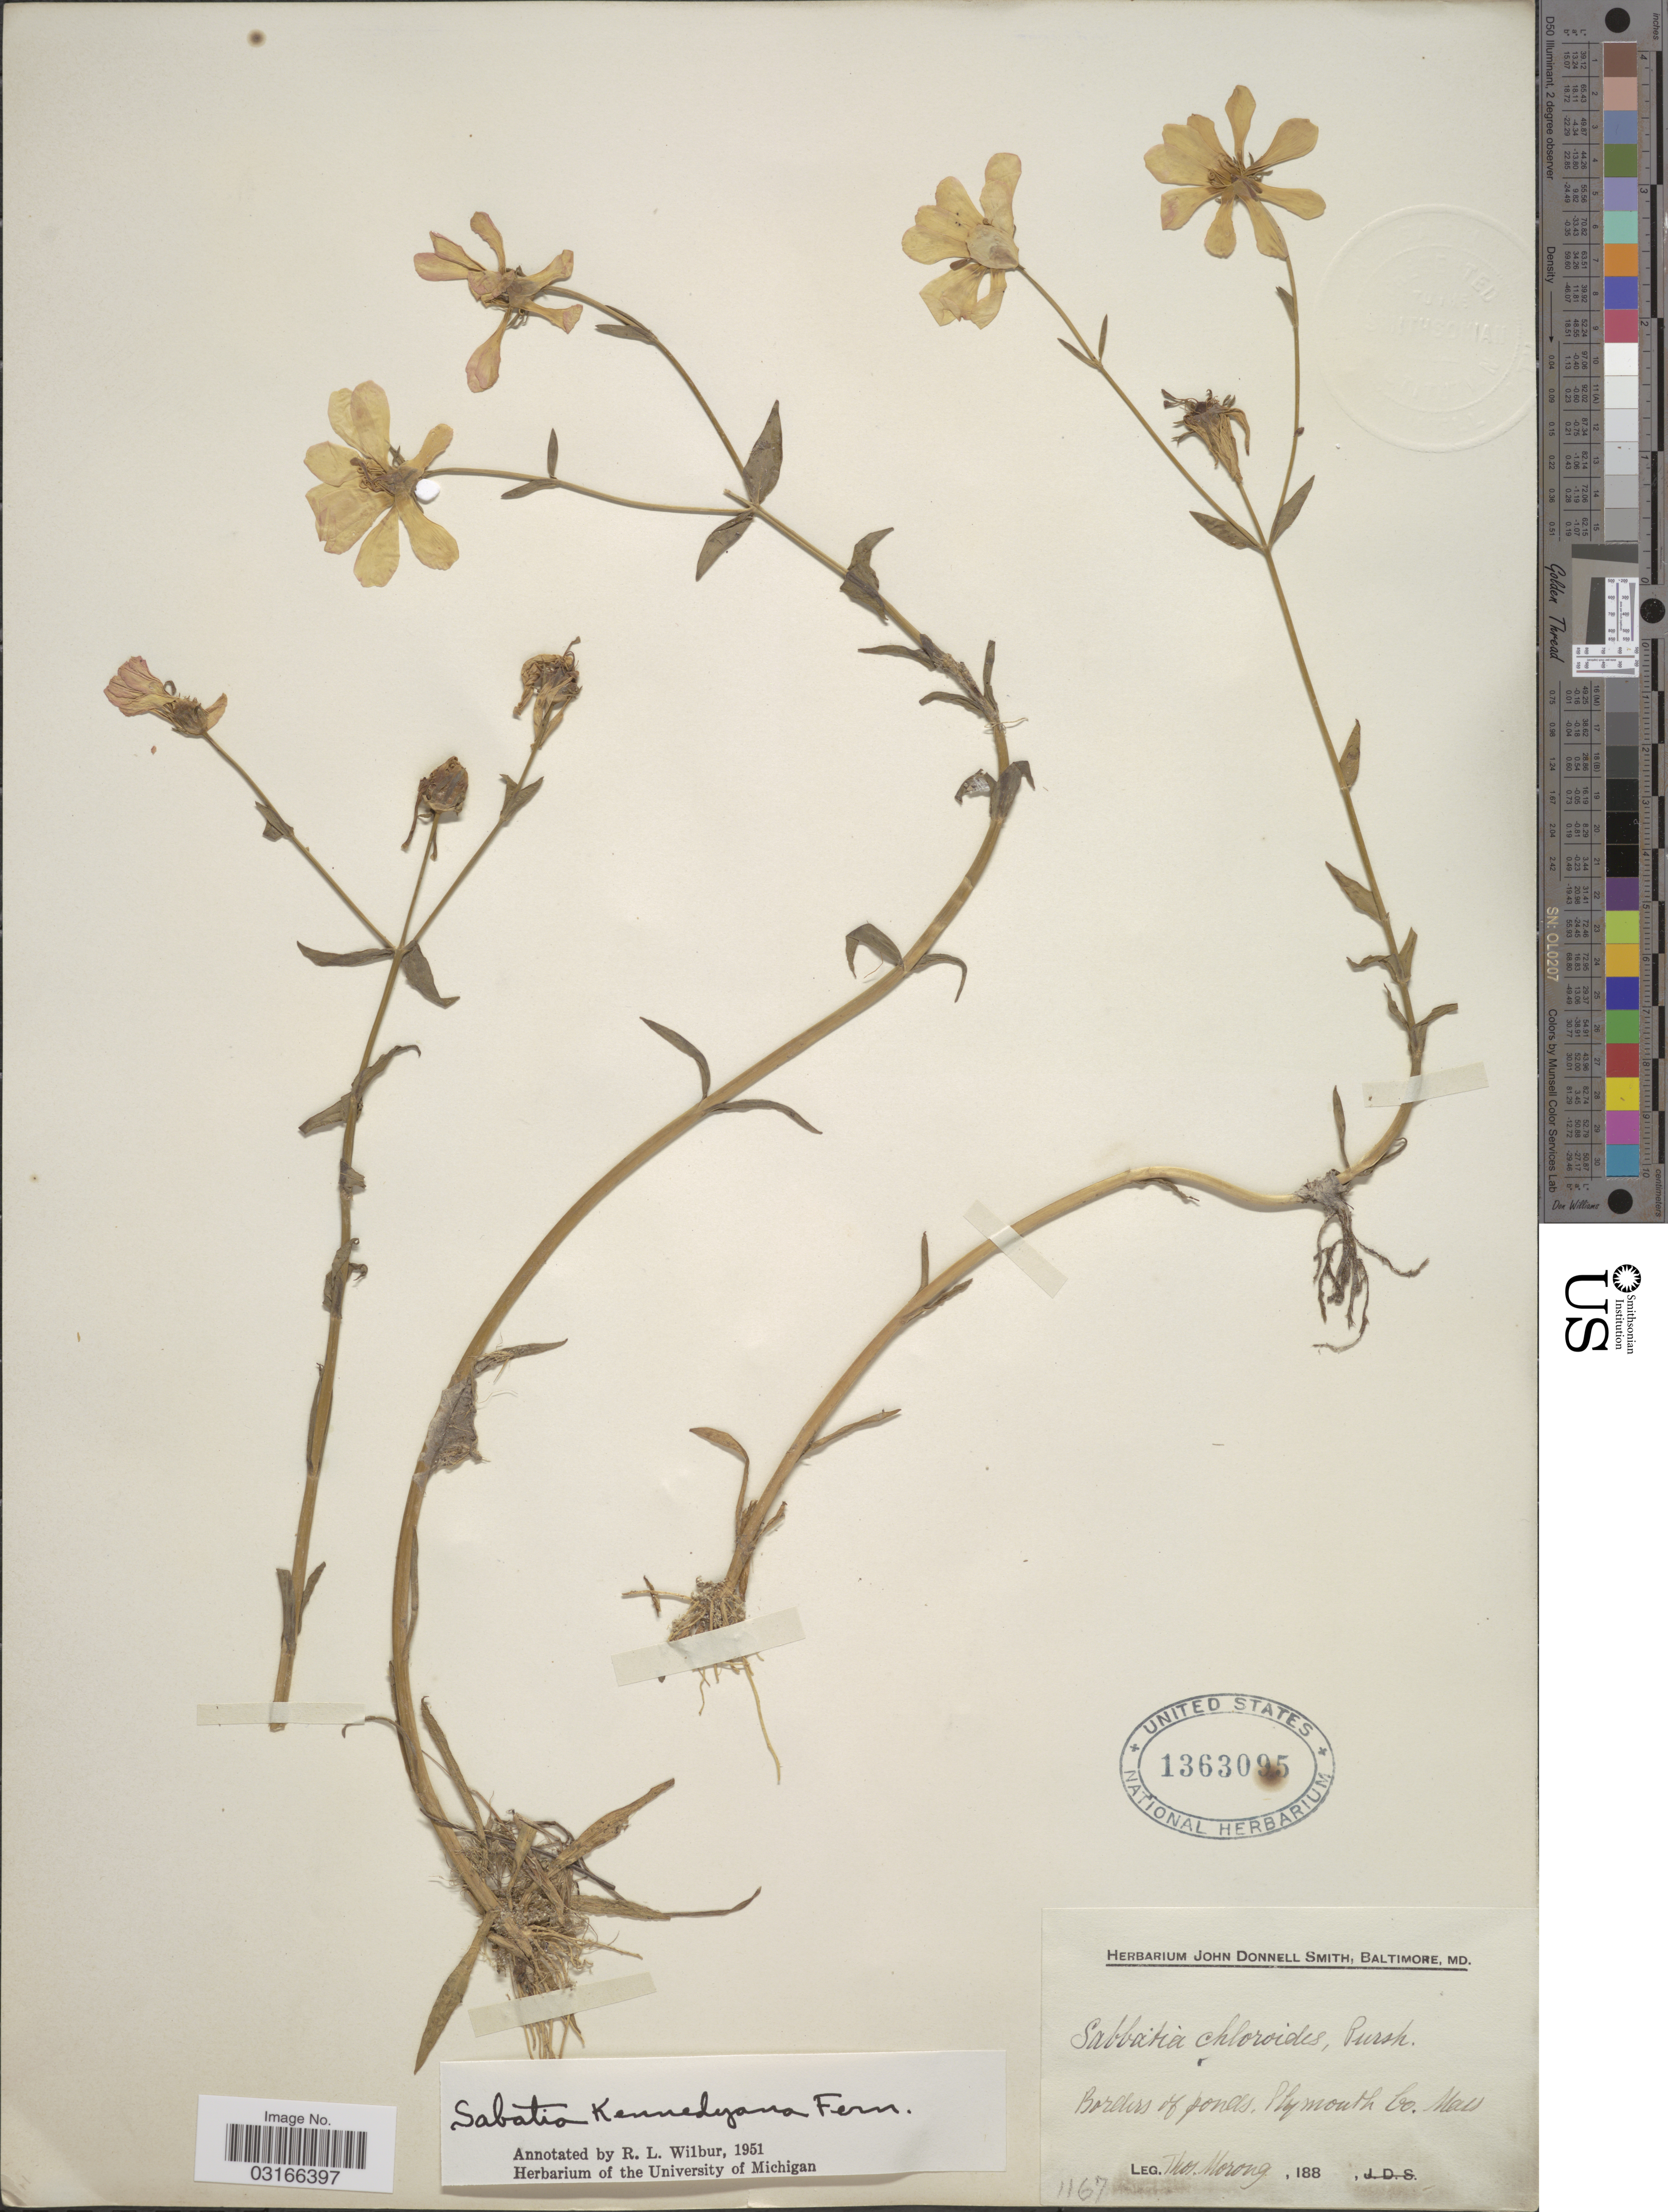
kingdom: Plantae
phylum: Tracheophyta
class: Magnoliopsida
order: Gentianales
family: Gentianaceae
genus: Sabatia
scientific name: Sabatia campestris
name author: Nutt.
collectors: ex herb. T. Morong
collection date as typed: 188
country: United States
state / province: Massachusetts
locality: Borders of ponds. Plymouth Co. Mass.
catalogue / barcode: US 1363095